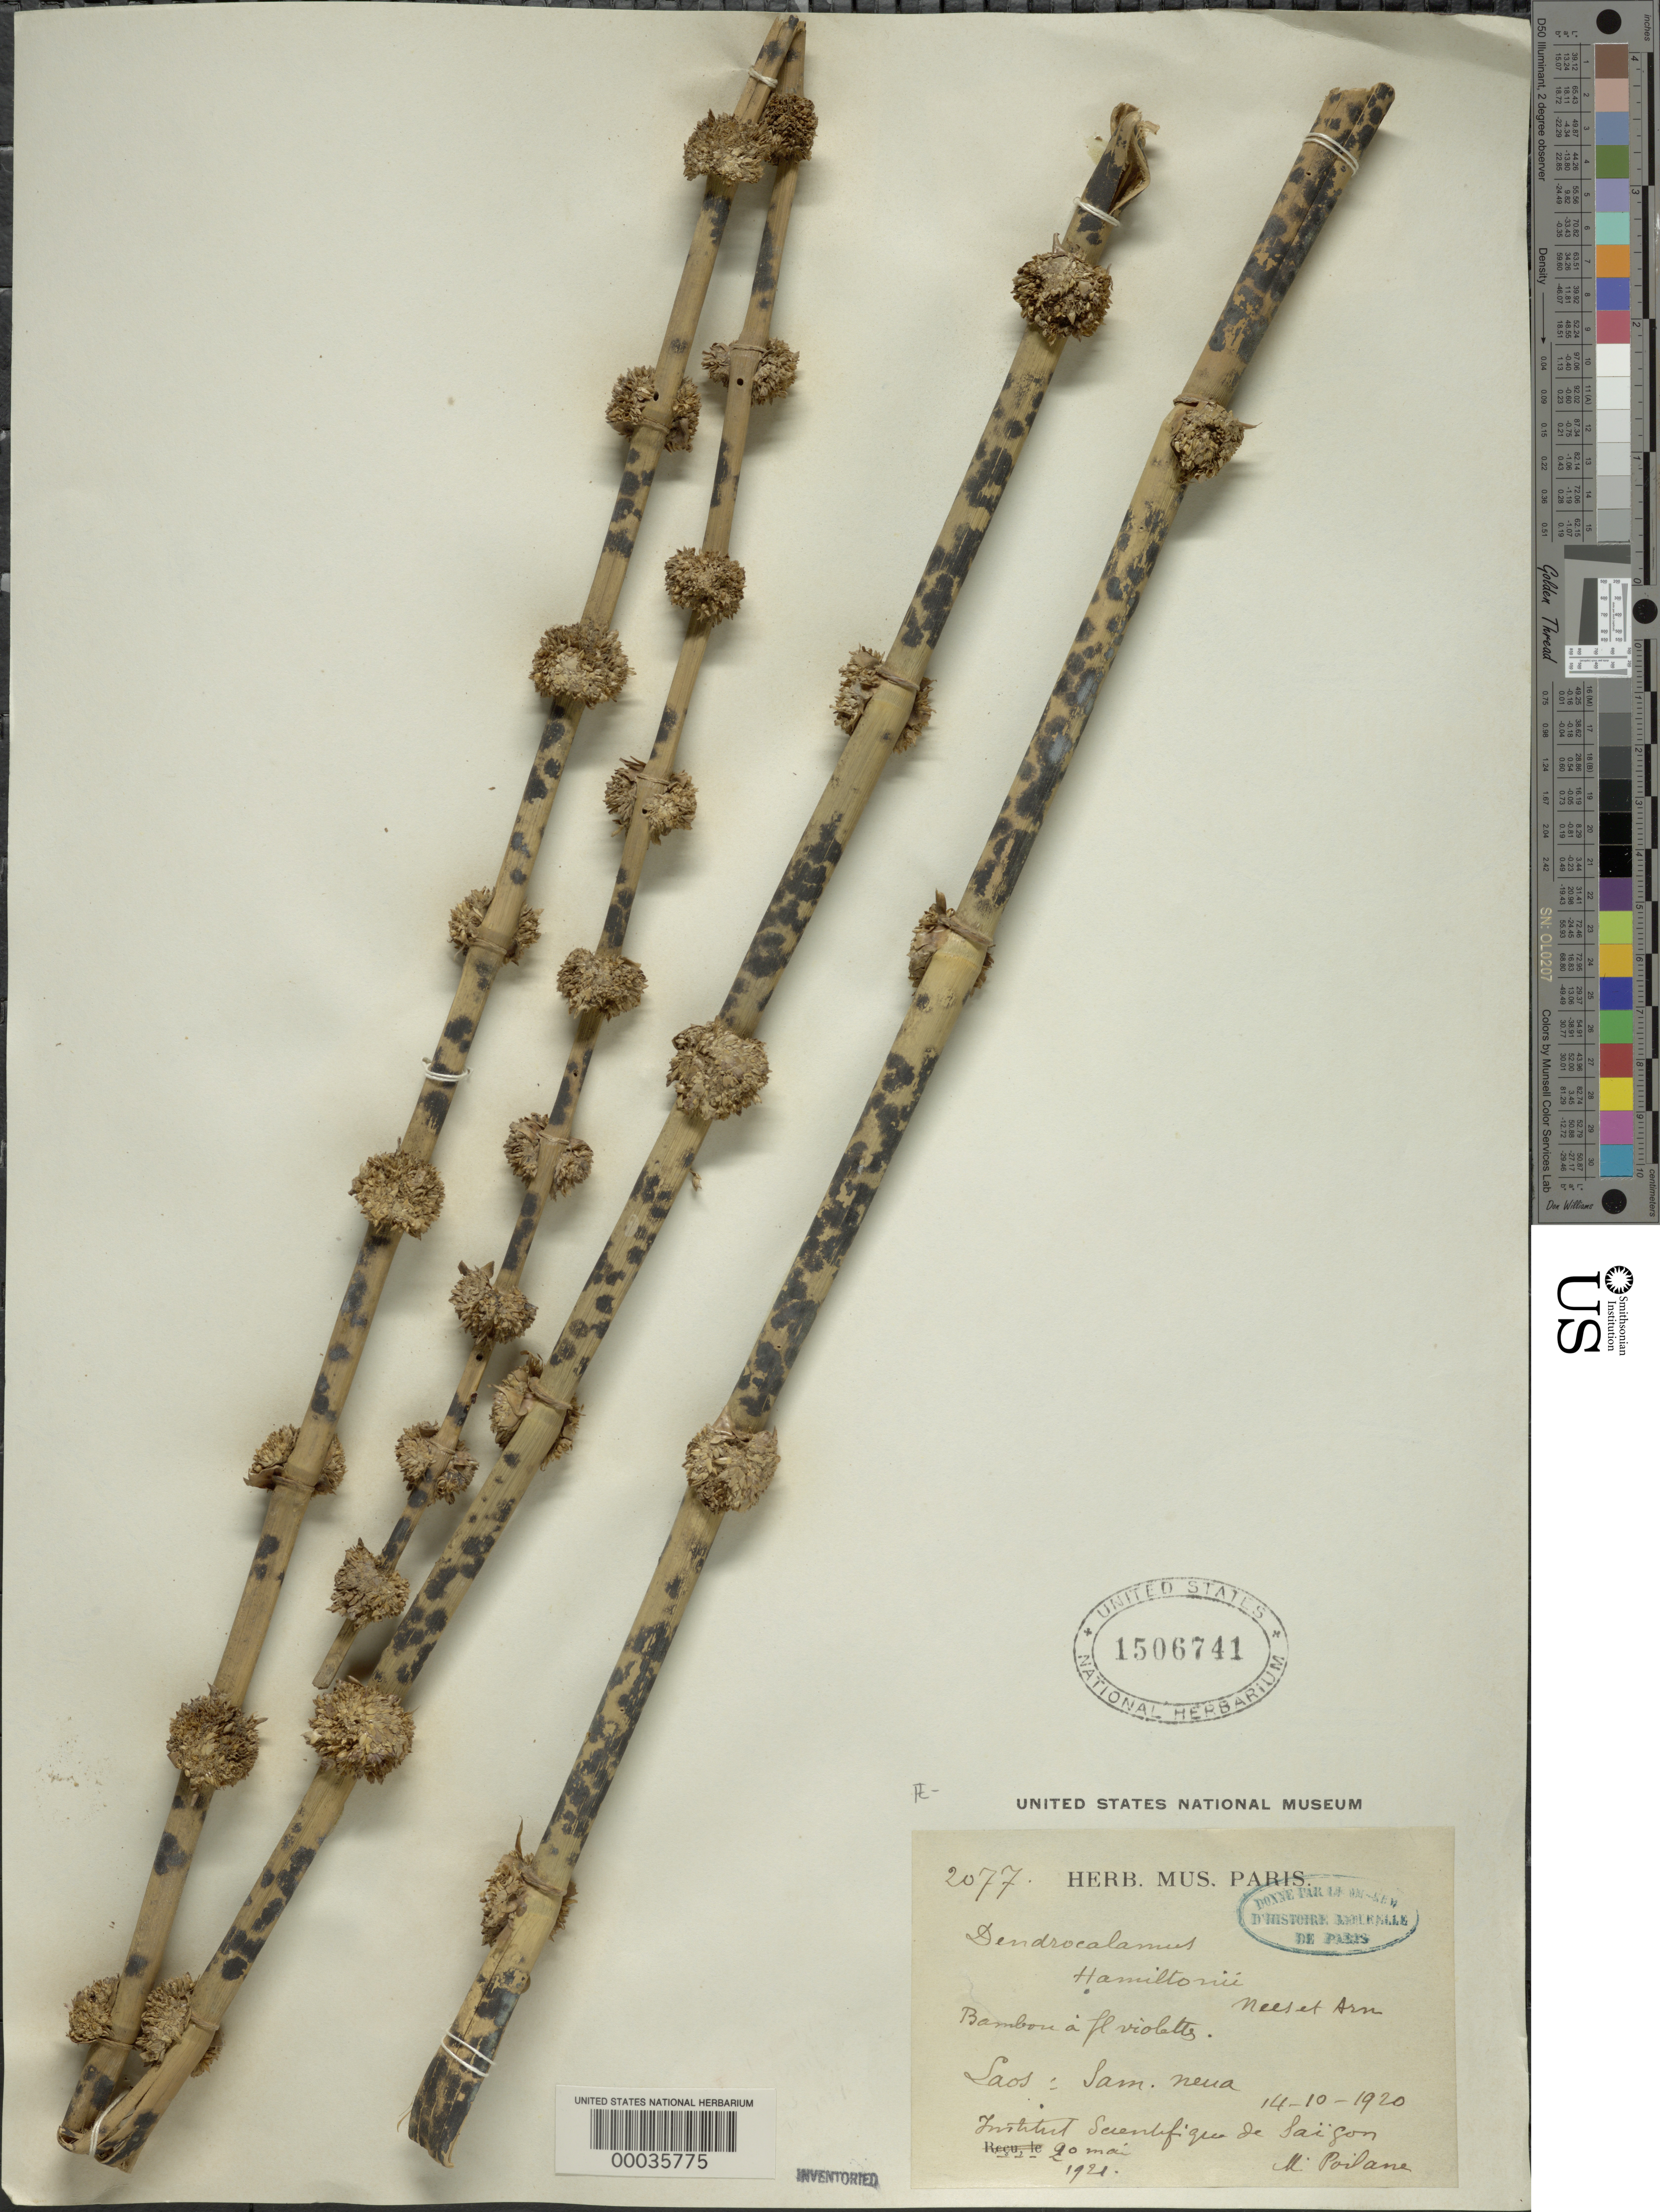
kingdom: Plantae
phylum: Tracheophyta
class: Liliopsida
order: Poales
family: Poaceae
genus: Dendrocalamus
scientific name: Dendrocalamus hamiltonii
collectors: M. Poilane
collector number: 2077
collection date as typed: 14 Oct 1920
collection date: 1920-10-14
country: Laos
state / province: Houaphan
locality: Sam Neua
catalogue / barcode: US 1506741